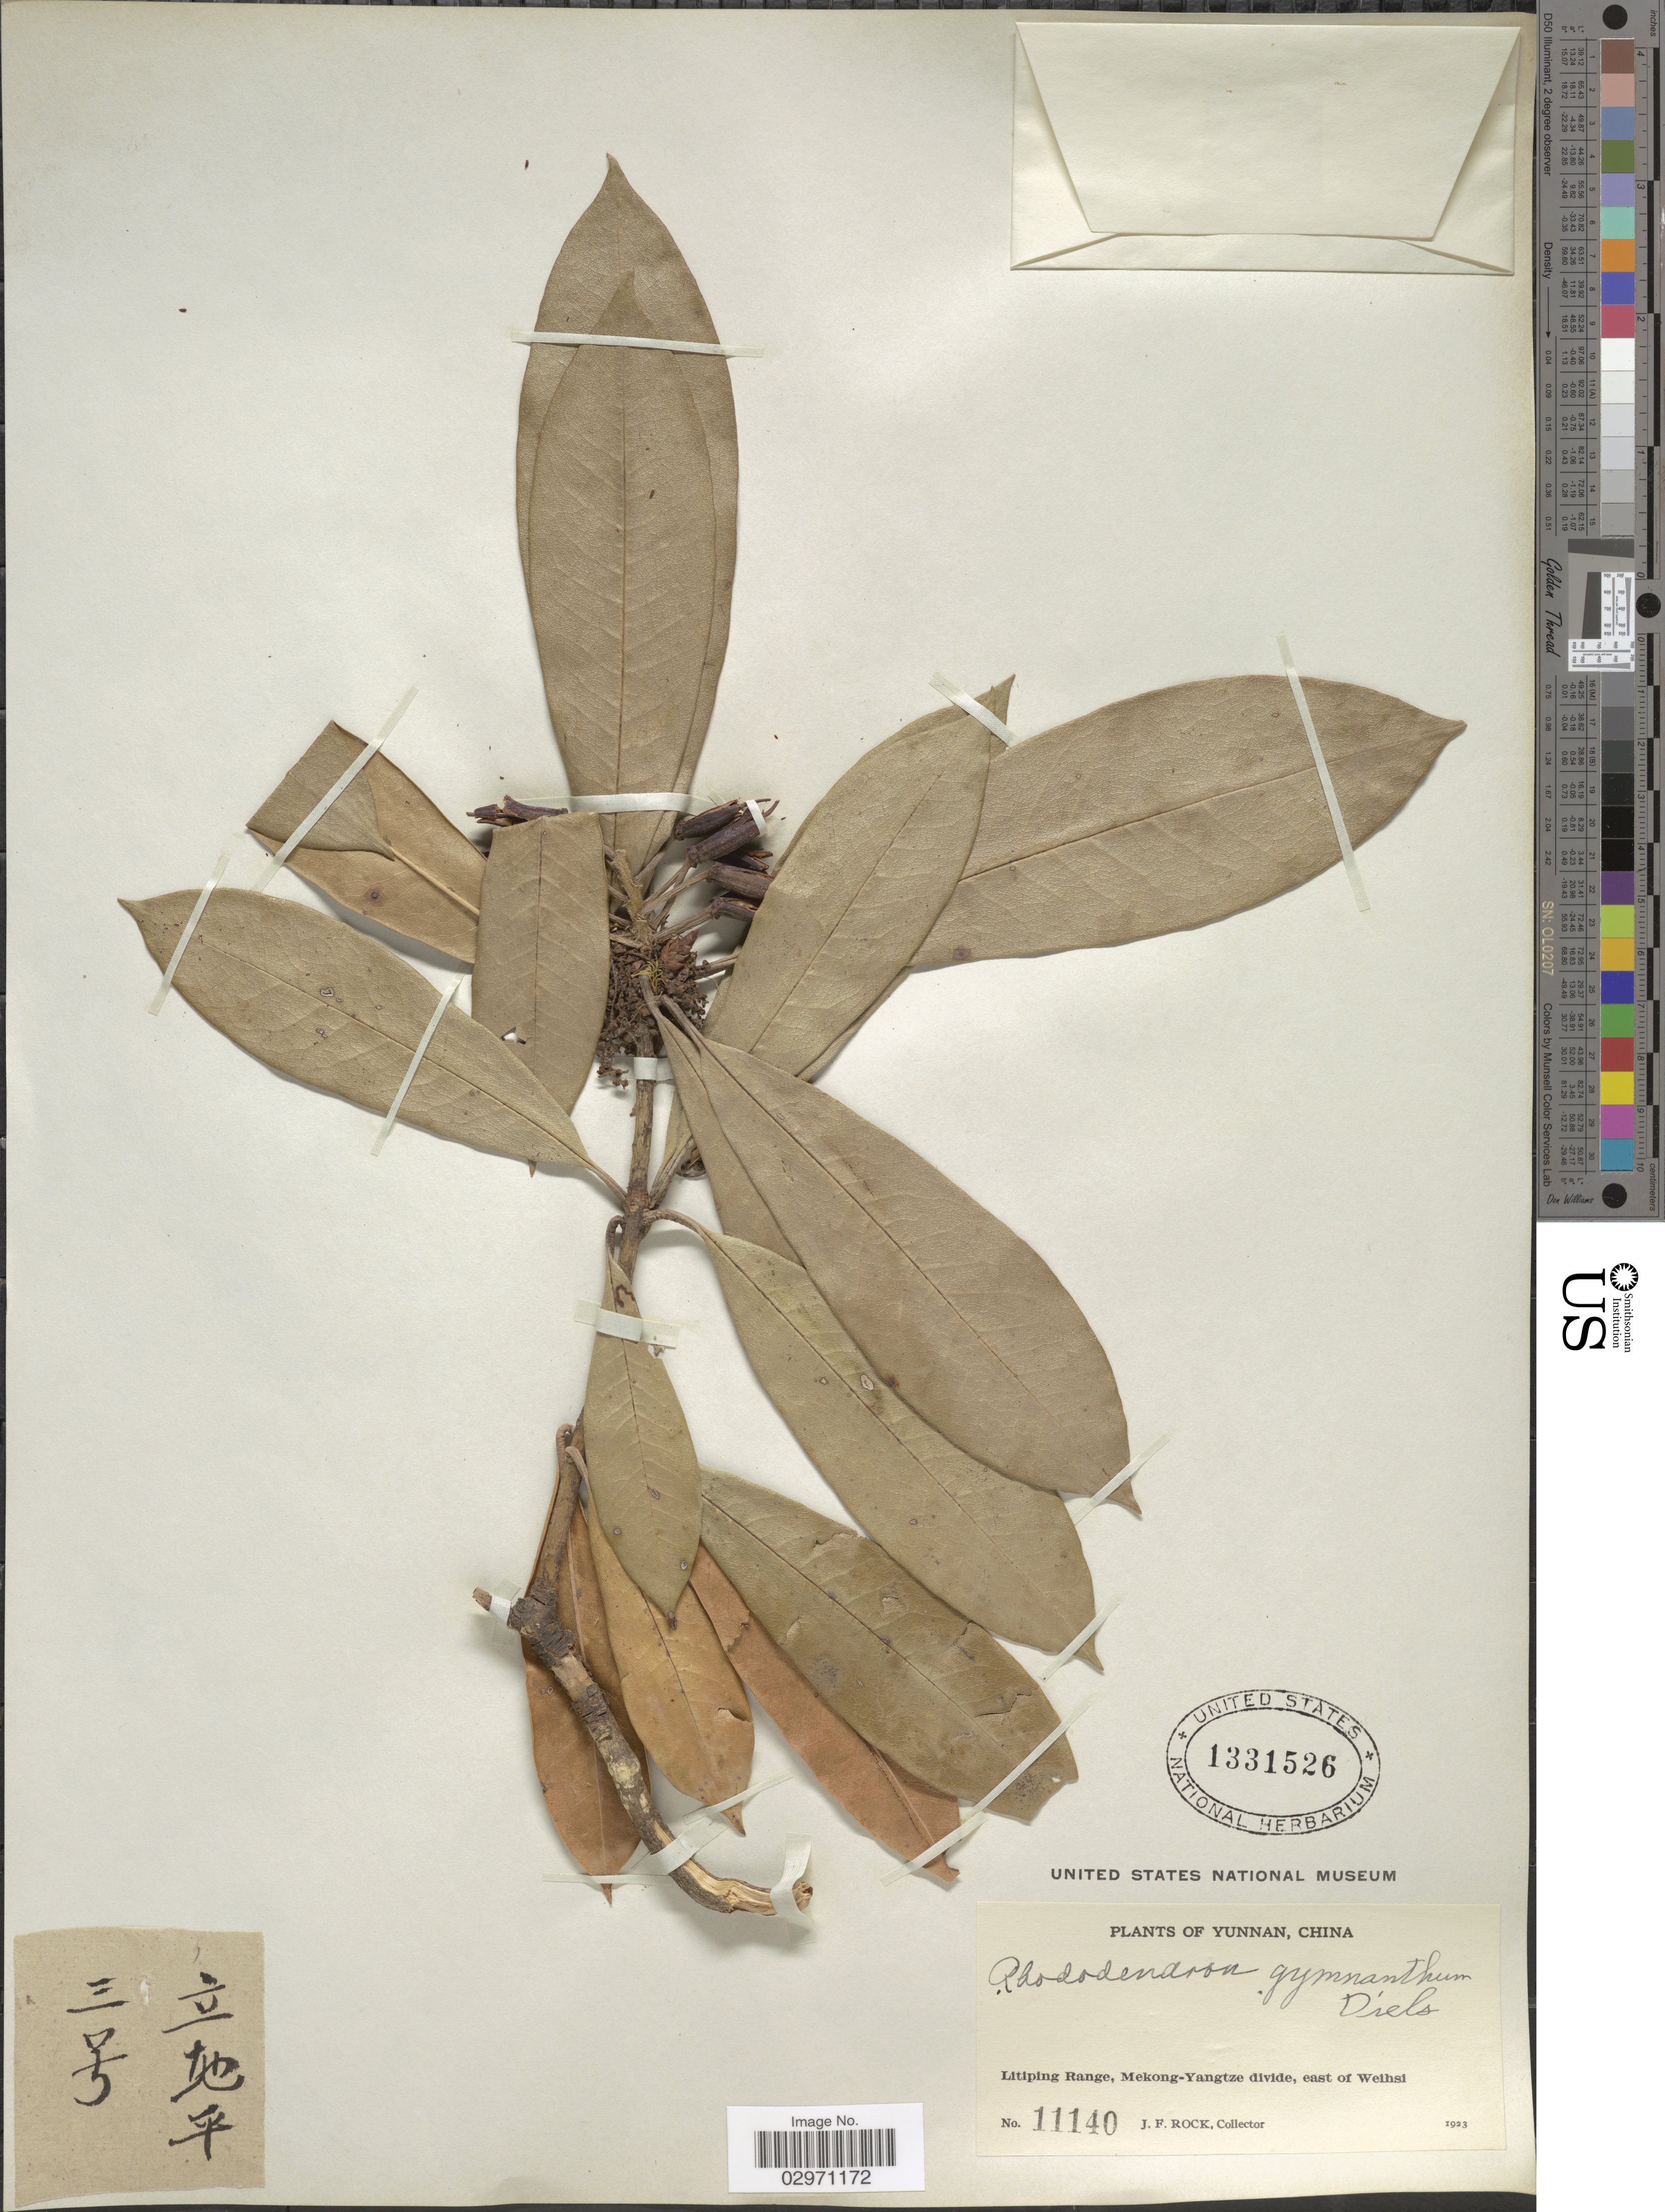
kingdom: Plantae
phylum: Tracheophyta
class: Magnoliopsida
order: Ericales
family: Ericaceae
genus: Rhododendron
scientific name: Rhododendron gymnanthum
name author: Diels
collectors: J. Rock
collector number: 11140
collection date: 1923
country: China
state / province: Yunnan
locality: Litiping Range, Mekong-Yangtze divide, east of Weihsi.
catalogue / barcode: US 1331526